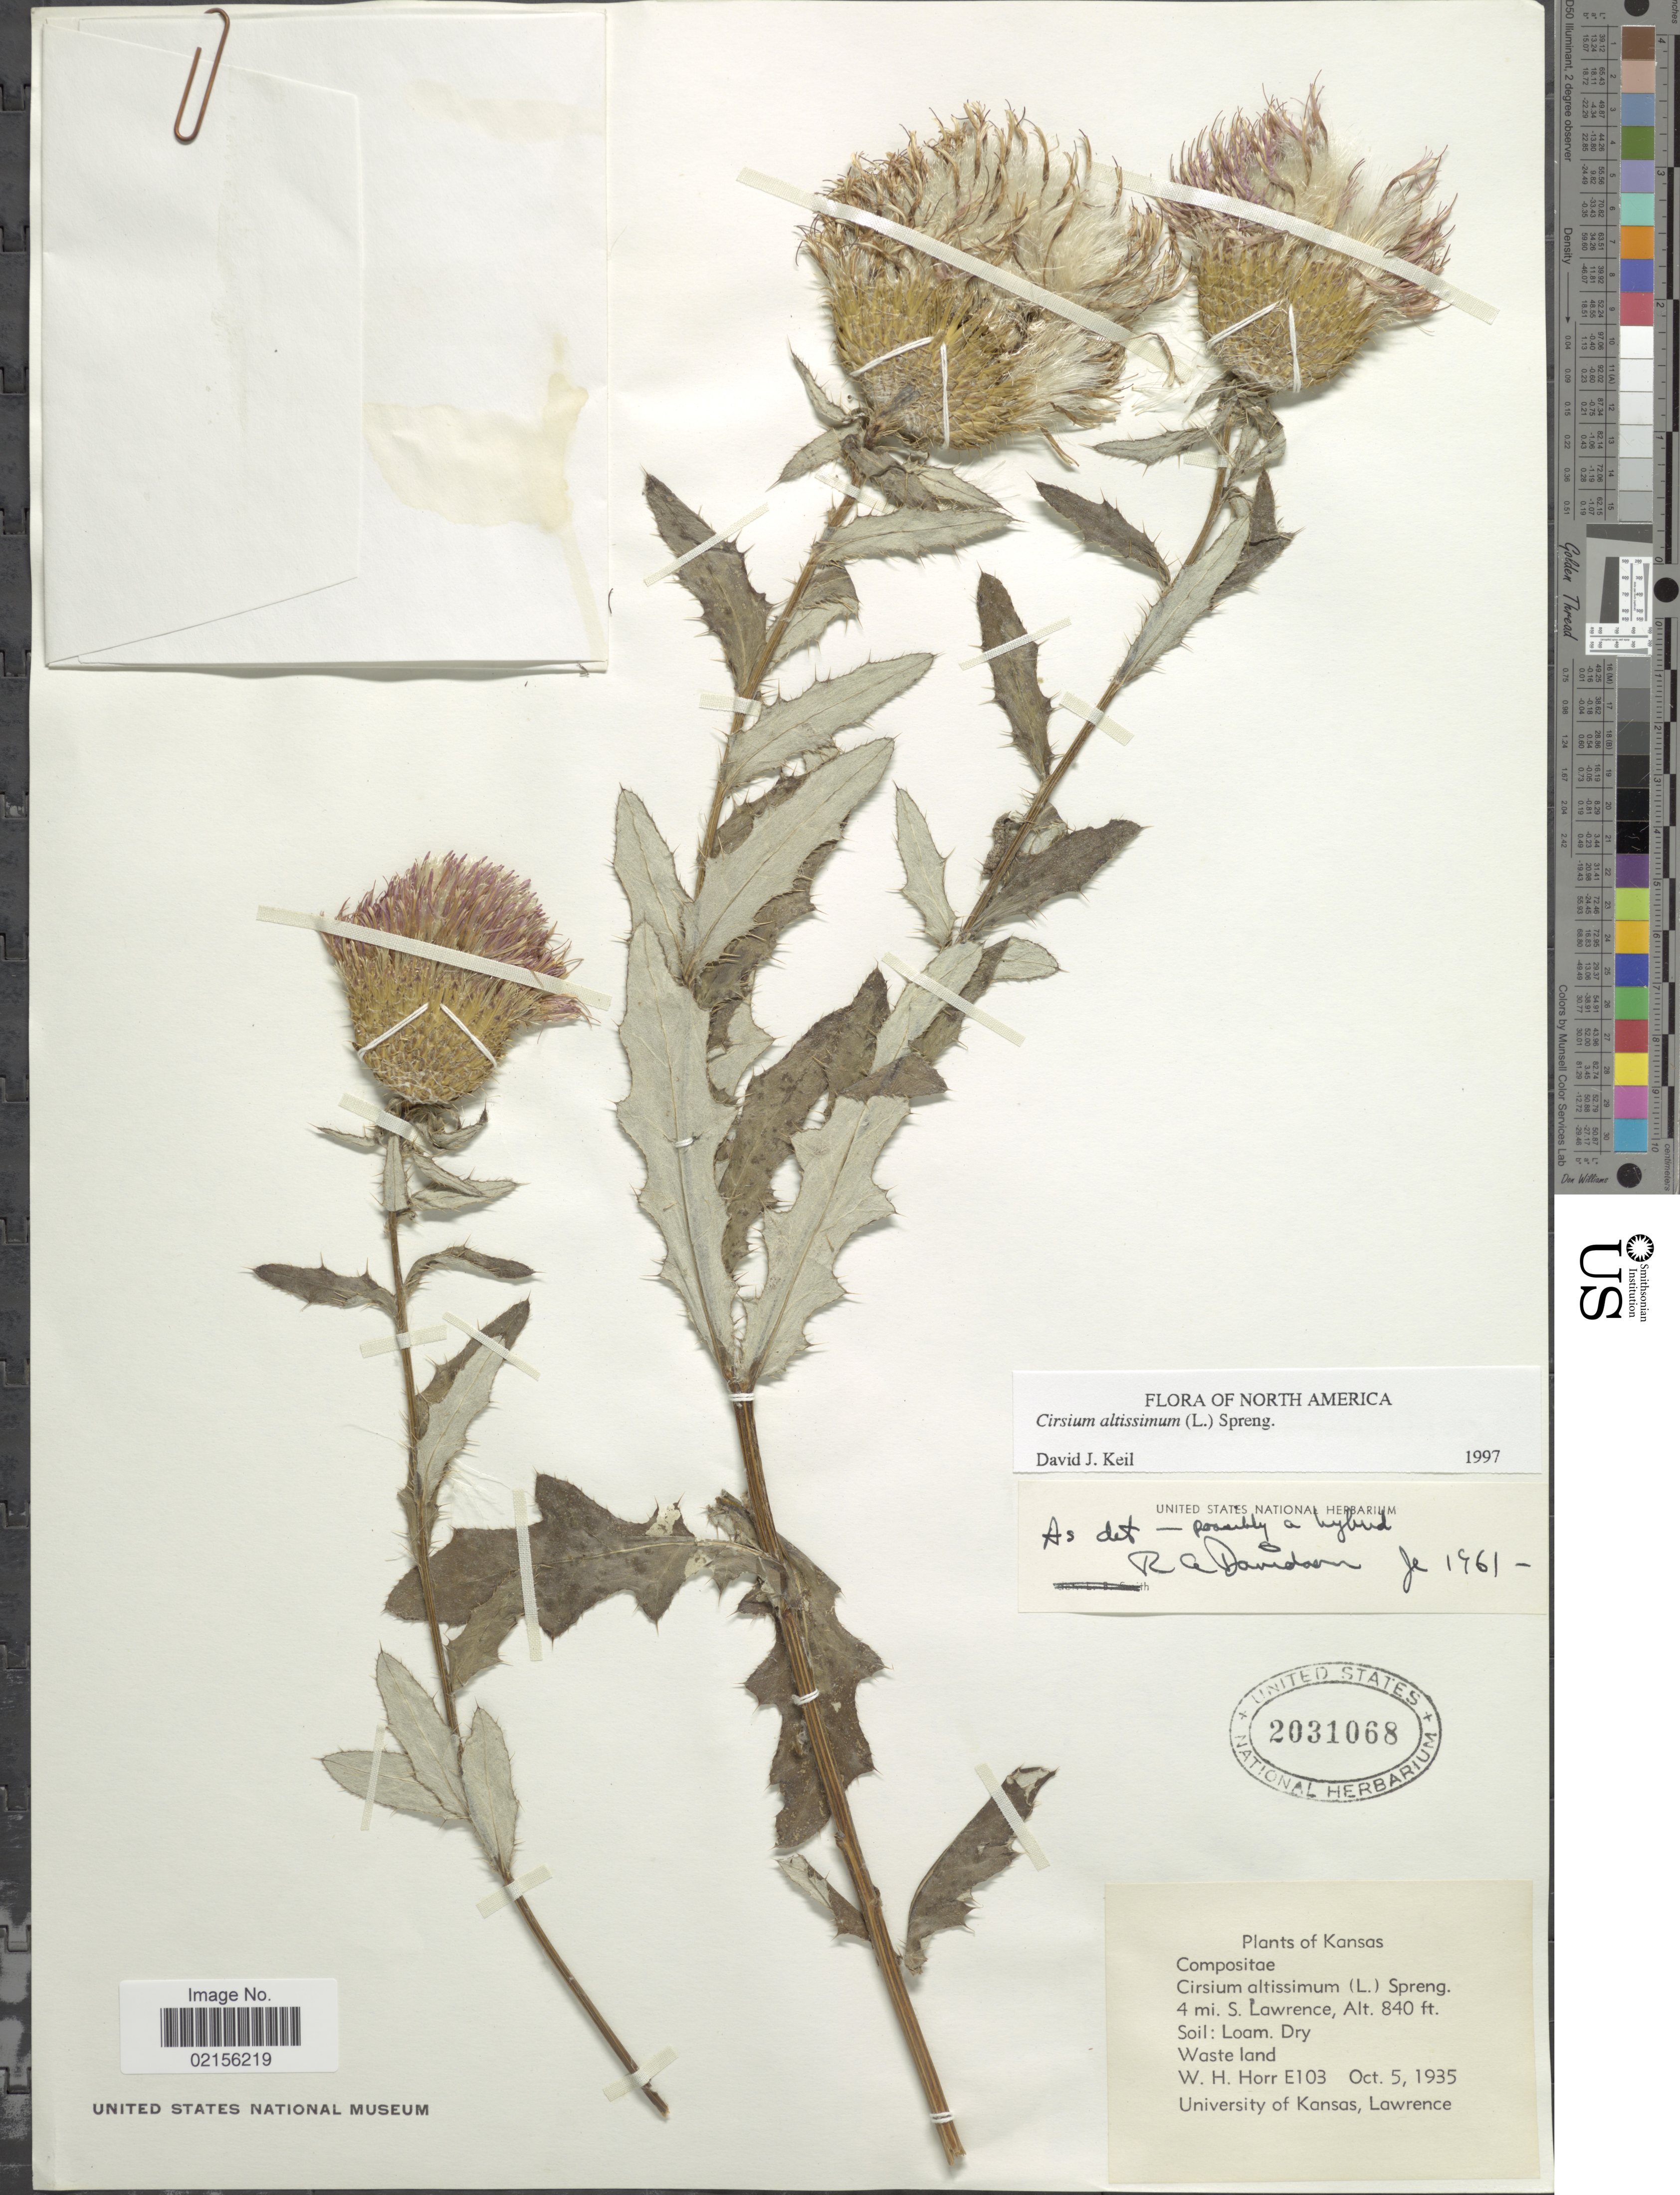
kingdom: Plantae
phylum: Tracheophyta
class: Magnoliopsida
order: Asterales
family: Asteraceae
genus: Cirsium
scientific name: Cirsium altissimum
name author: (L.) Spreng.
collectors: W. H. Horr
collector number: E103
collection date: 1935-10-05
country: United States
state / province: Kansas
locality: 4 mi S Lawrence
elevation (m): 256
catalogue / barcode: US 2031068